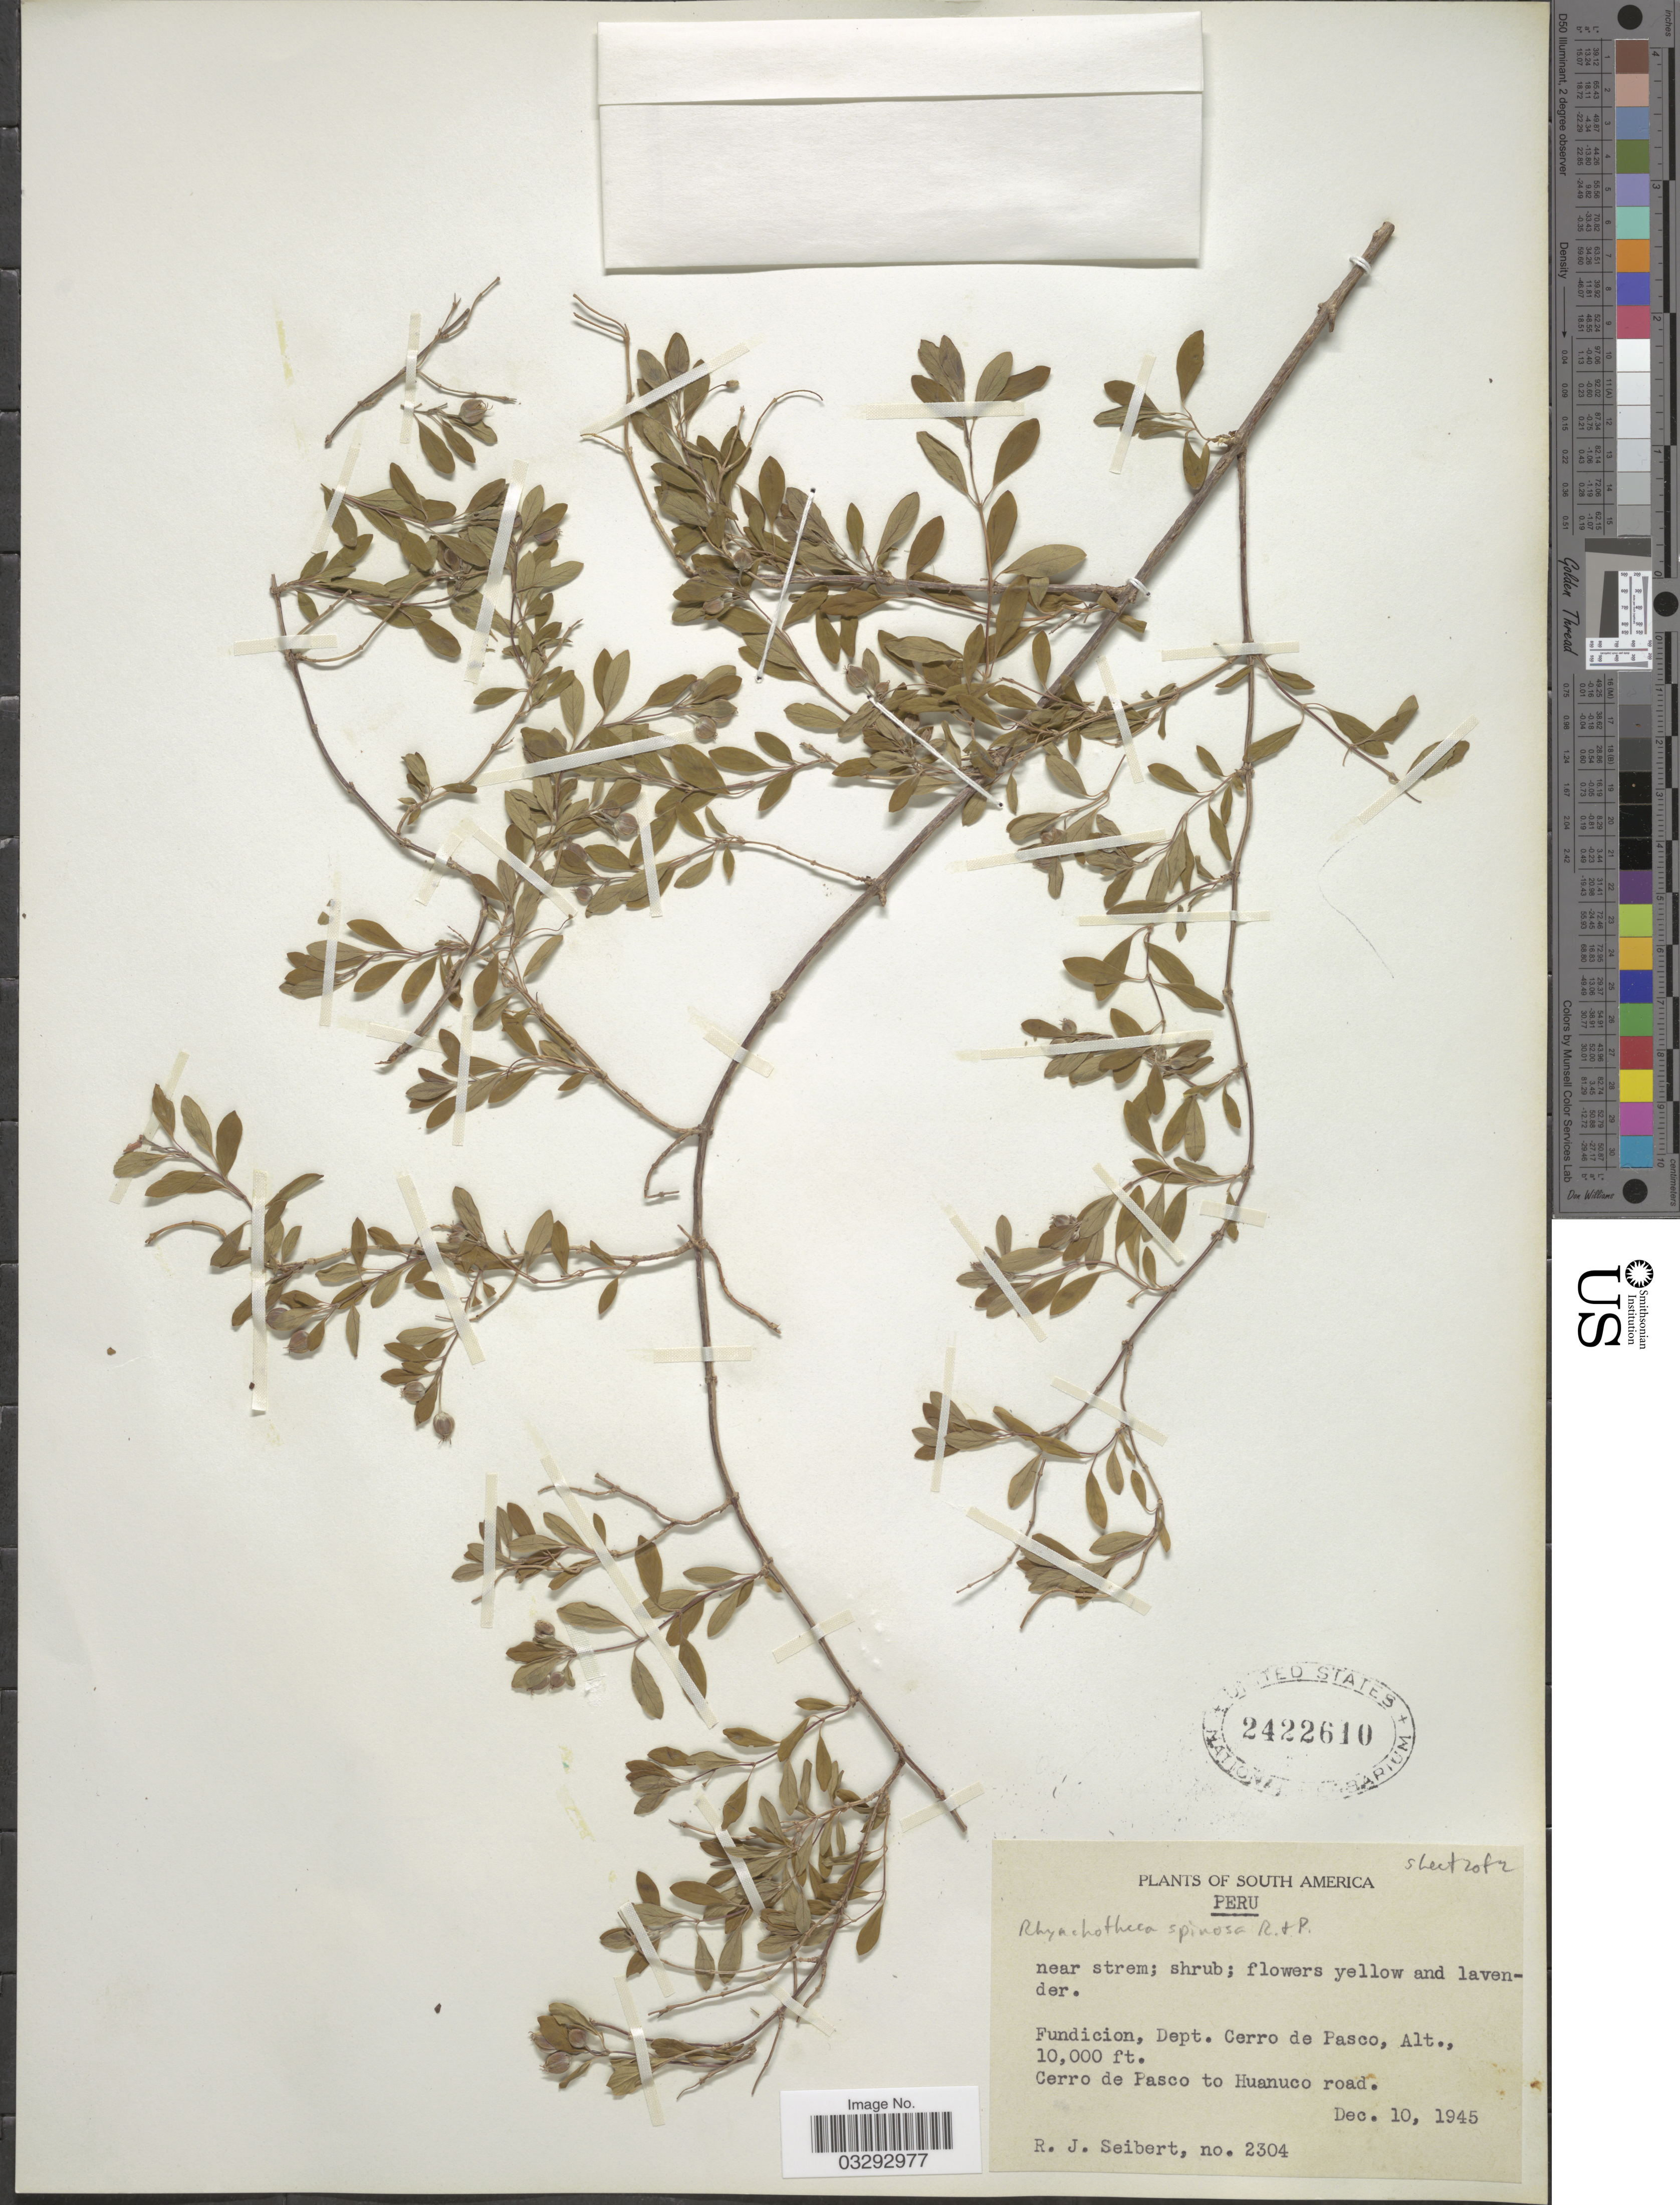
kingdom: Plantae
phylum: Tracheophyta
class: Magnoliopsida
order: Geraniales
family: Vivianiaceae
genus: Rhynchotheca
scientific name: Rhynchotheca spinosa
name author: Ruiz & Pav.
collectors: R. J. Seibert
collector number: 2304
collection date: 1945-12-10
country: Peru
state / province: Pasco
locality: Fundacion, Dept. Cerro de Paco, Cerro de Pasco to Huanuco road.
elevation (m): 3048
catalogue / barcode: US 2422610